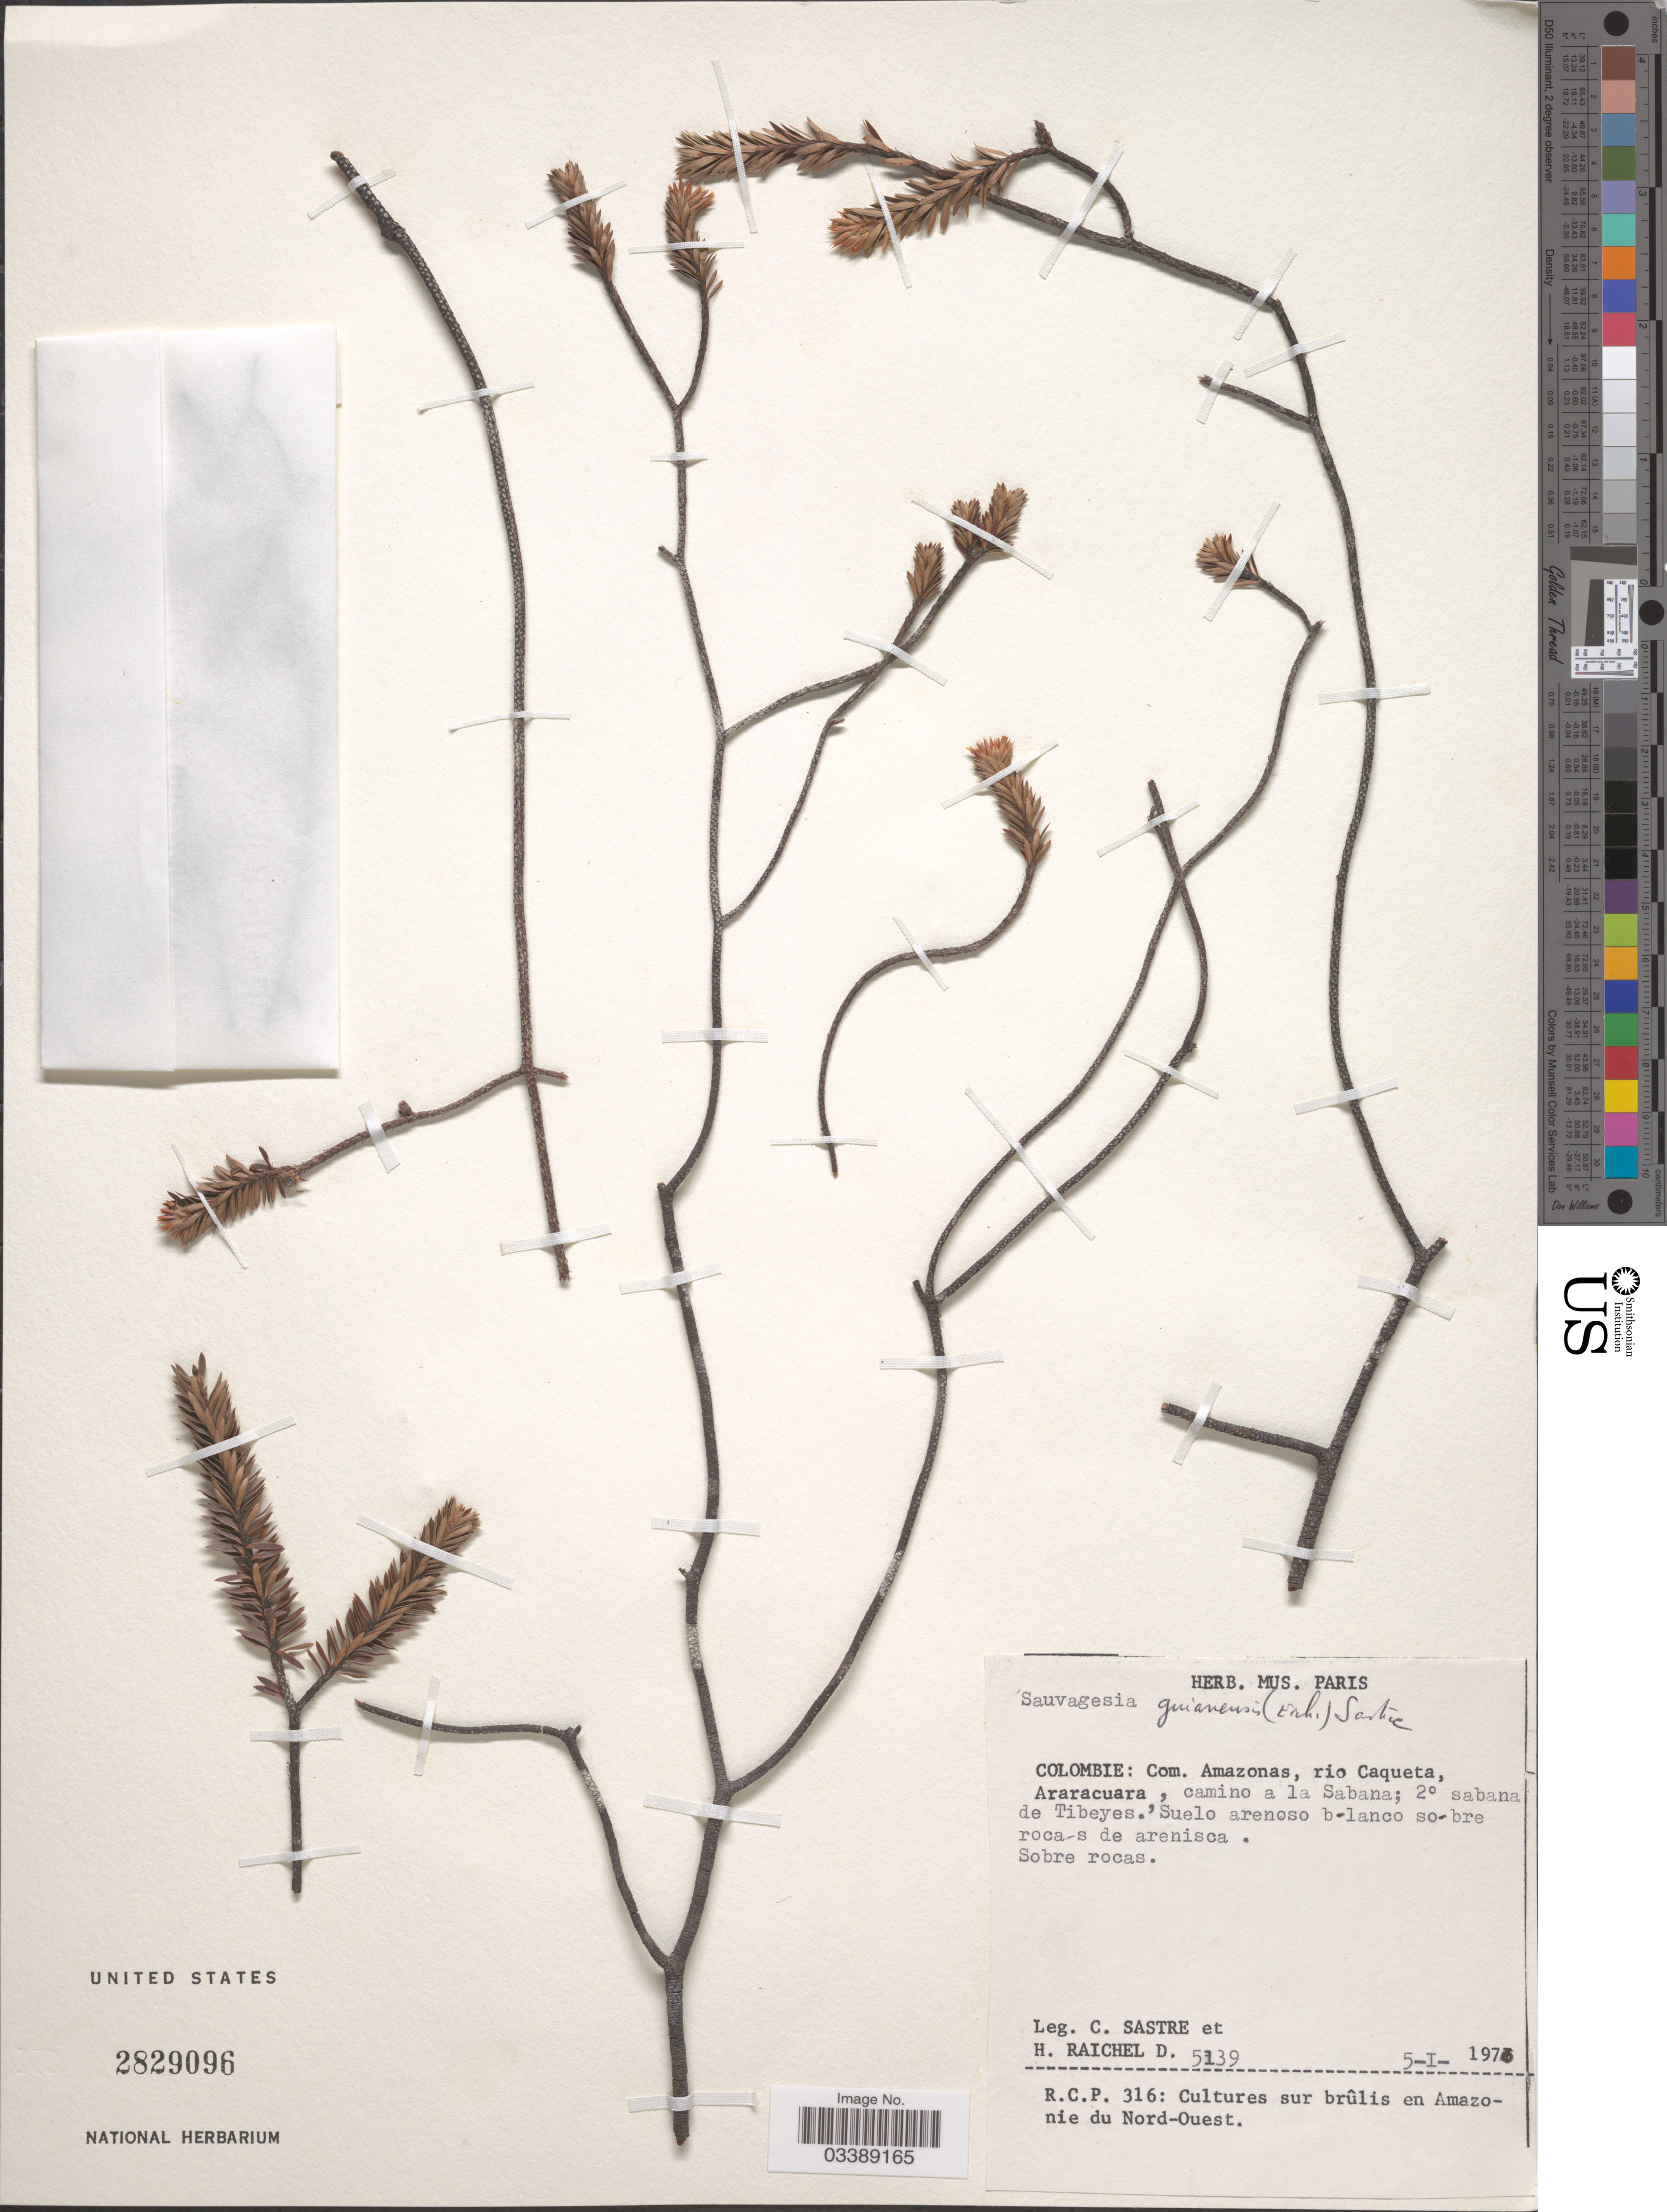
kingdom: Plantae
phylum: Tracheophyta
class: Magnoliopsida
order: Malpighiales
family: Ochnaceae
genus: Sauvagesia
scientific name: Sauvagesia guianensis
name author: (Eichler) Sastre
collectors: C. Sastre & H. Raichel D.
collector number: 5139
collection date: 1970-01-05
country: Colombia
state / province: Amazônas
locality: Com. Amazonas, rio Caqueta, Araracuara, camino a la Sabana; 2º sabana de Tibeyes.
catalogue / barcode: US 2829096